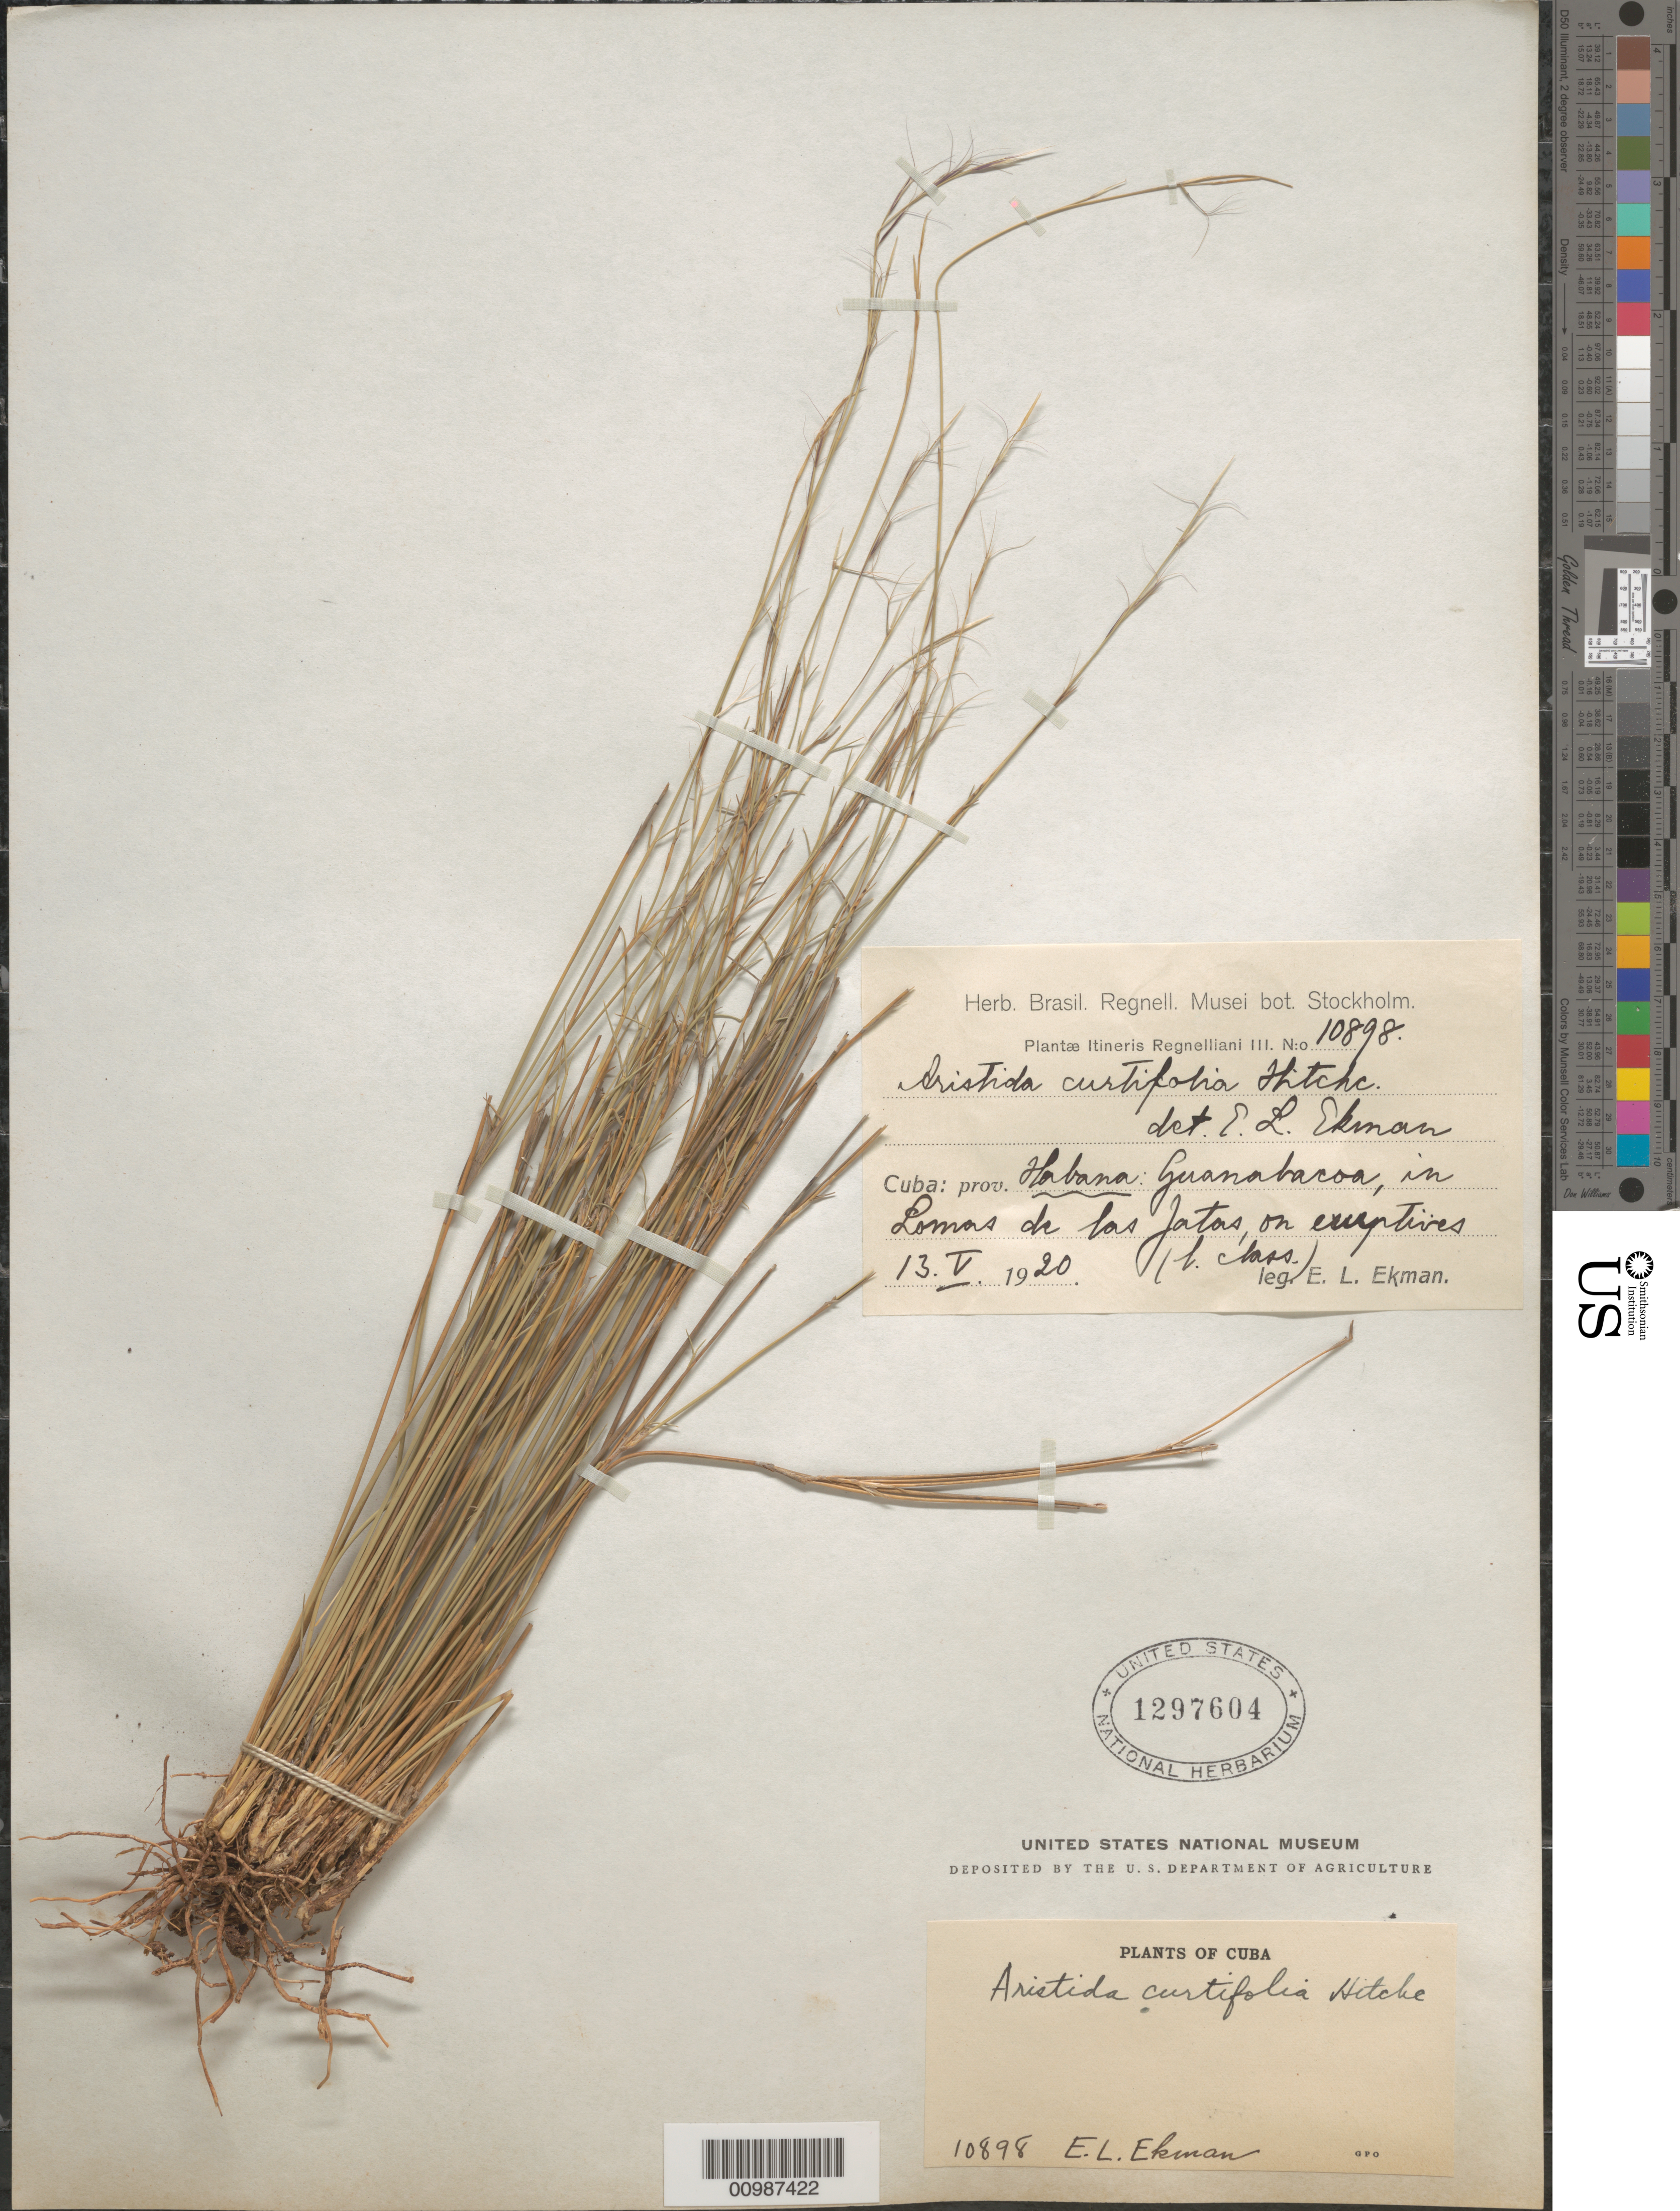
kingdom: Plantae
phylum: Tracheophyta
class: Liliopsida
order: Poales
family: Poaceae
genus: Aristida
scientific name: Aristida curtifolia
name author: Hitchc.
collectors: E. L. Ekman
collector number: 10898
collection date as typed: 13 May 1920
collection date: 1920-05-13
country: Cuba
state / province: La Habana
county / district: Municipio Guanabacoa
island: Cuba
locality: Guanabacoa, Lomas de las Jatas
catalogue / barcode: US 1297604